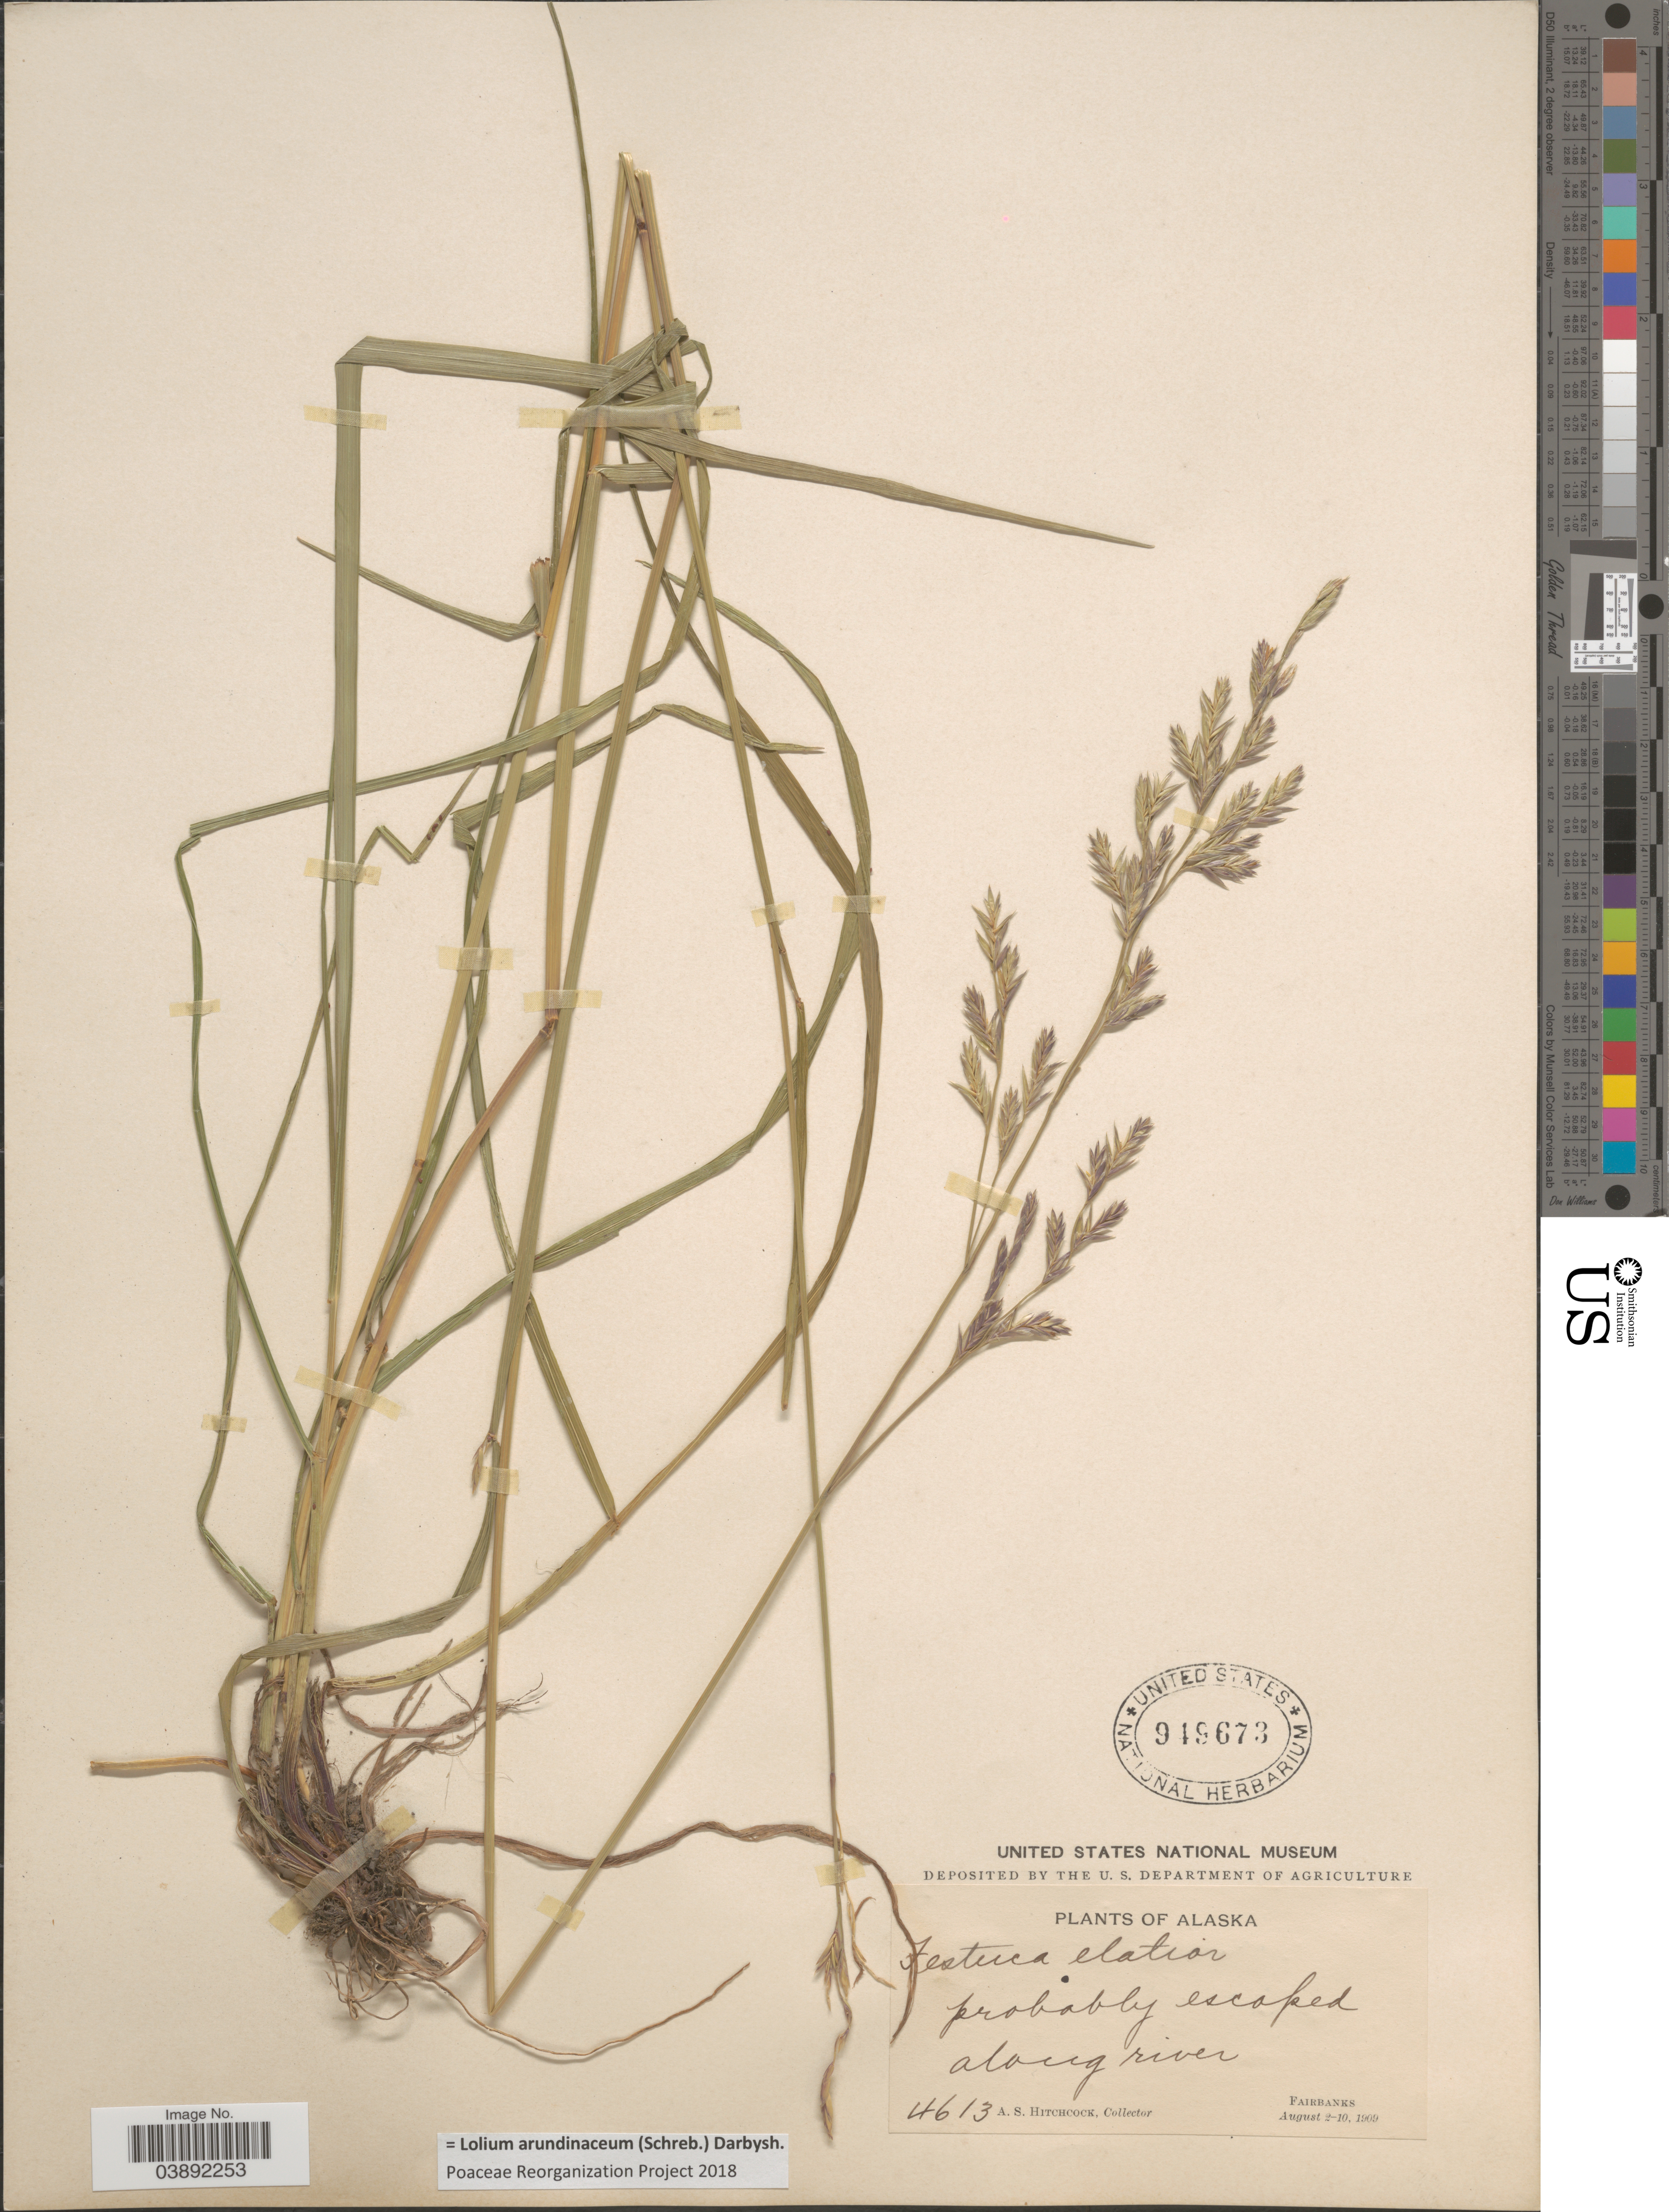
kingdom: Plantae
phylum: Tracheophyta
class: Liliopsida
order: Poales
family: Poaceae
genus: Lolium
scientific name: Lolium arundinaceum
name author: (Schreb.) Darbysh.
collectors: A. S. Hitchcock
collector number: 4613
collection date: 1909-08-02/1909-08-10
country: United States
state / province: Alaska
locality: Probably escaped along river Fairbanks.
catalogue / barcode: US 949673